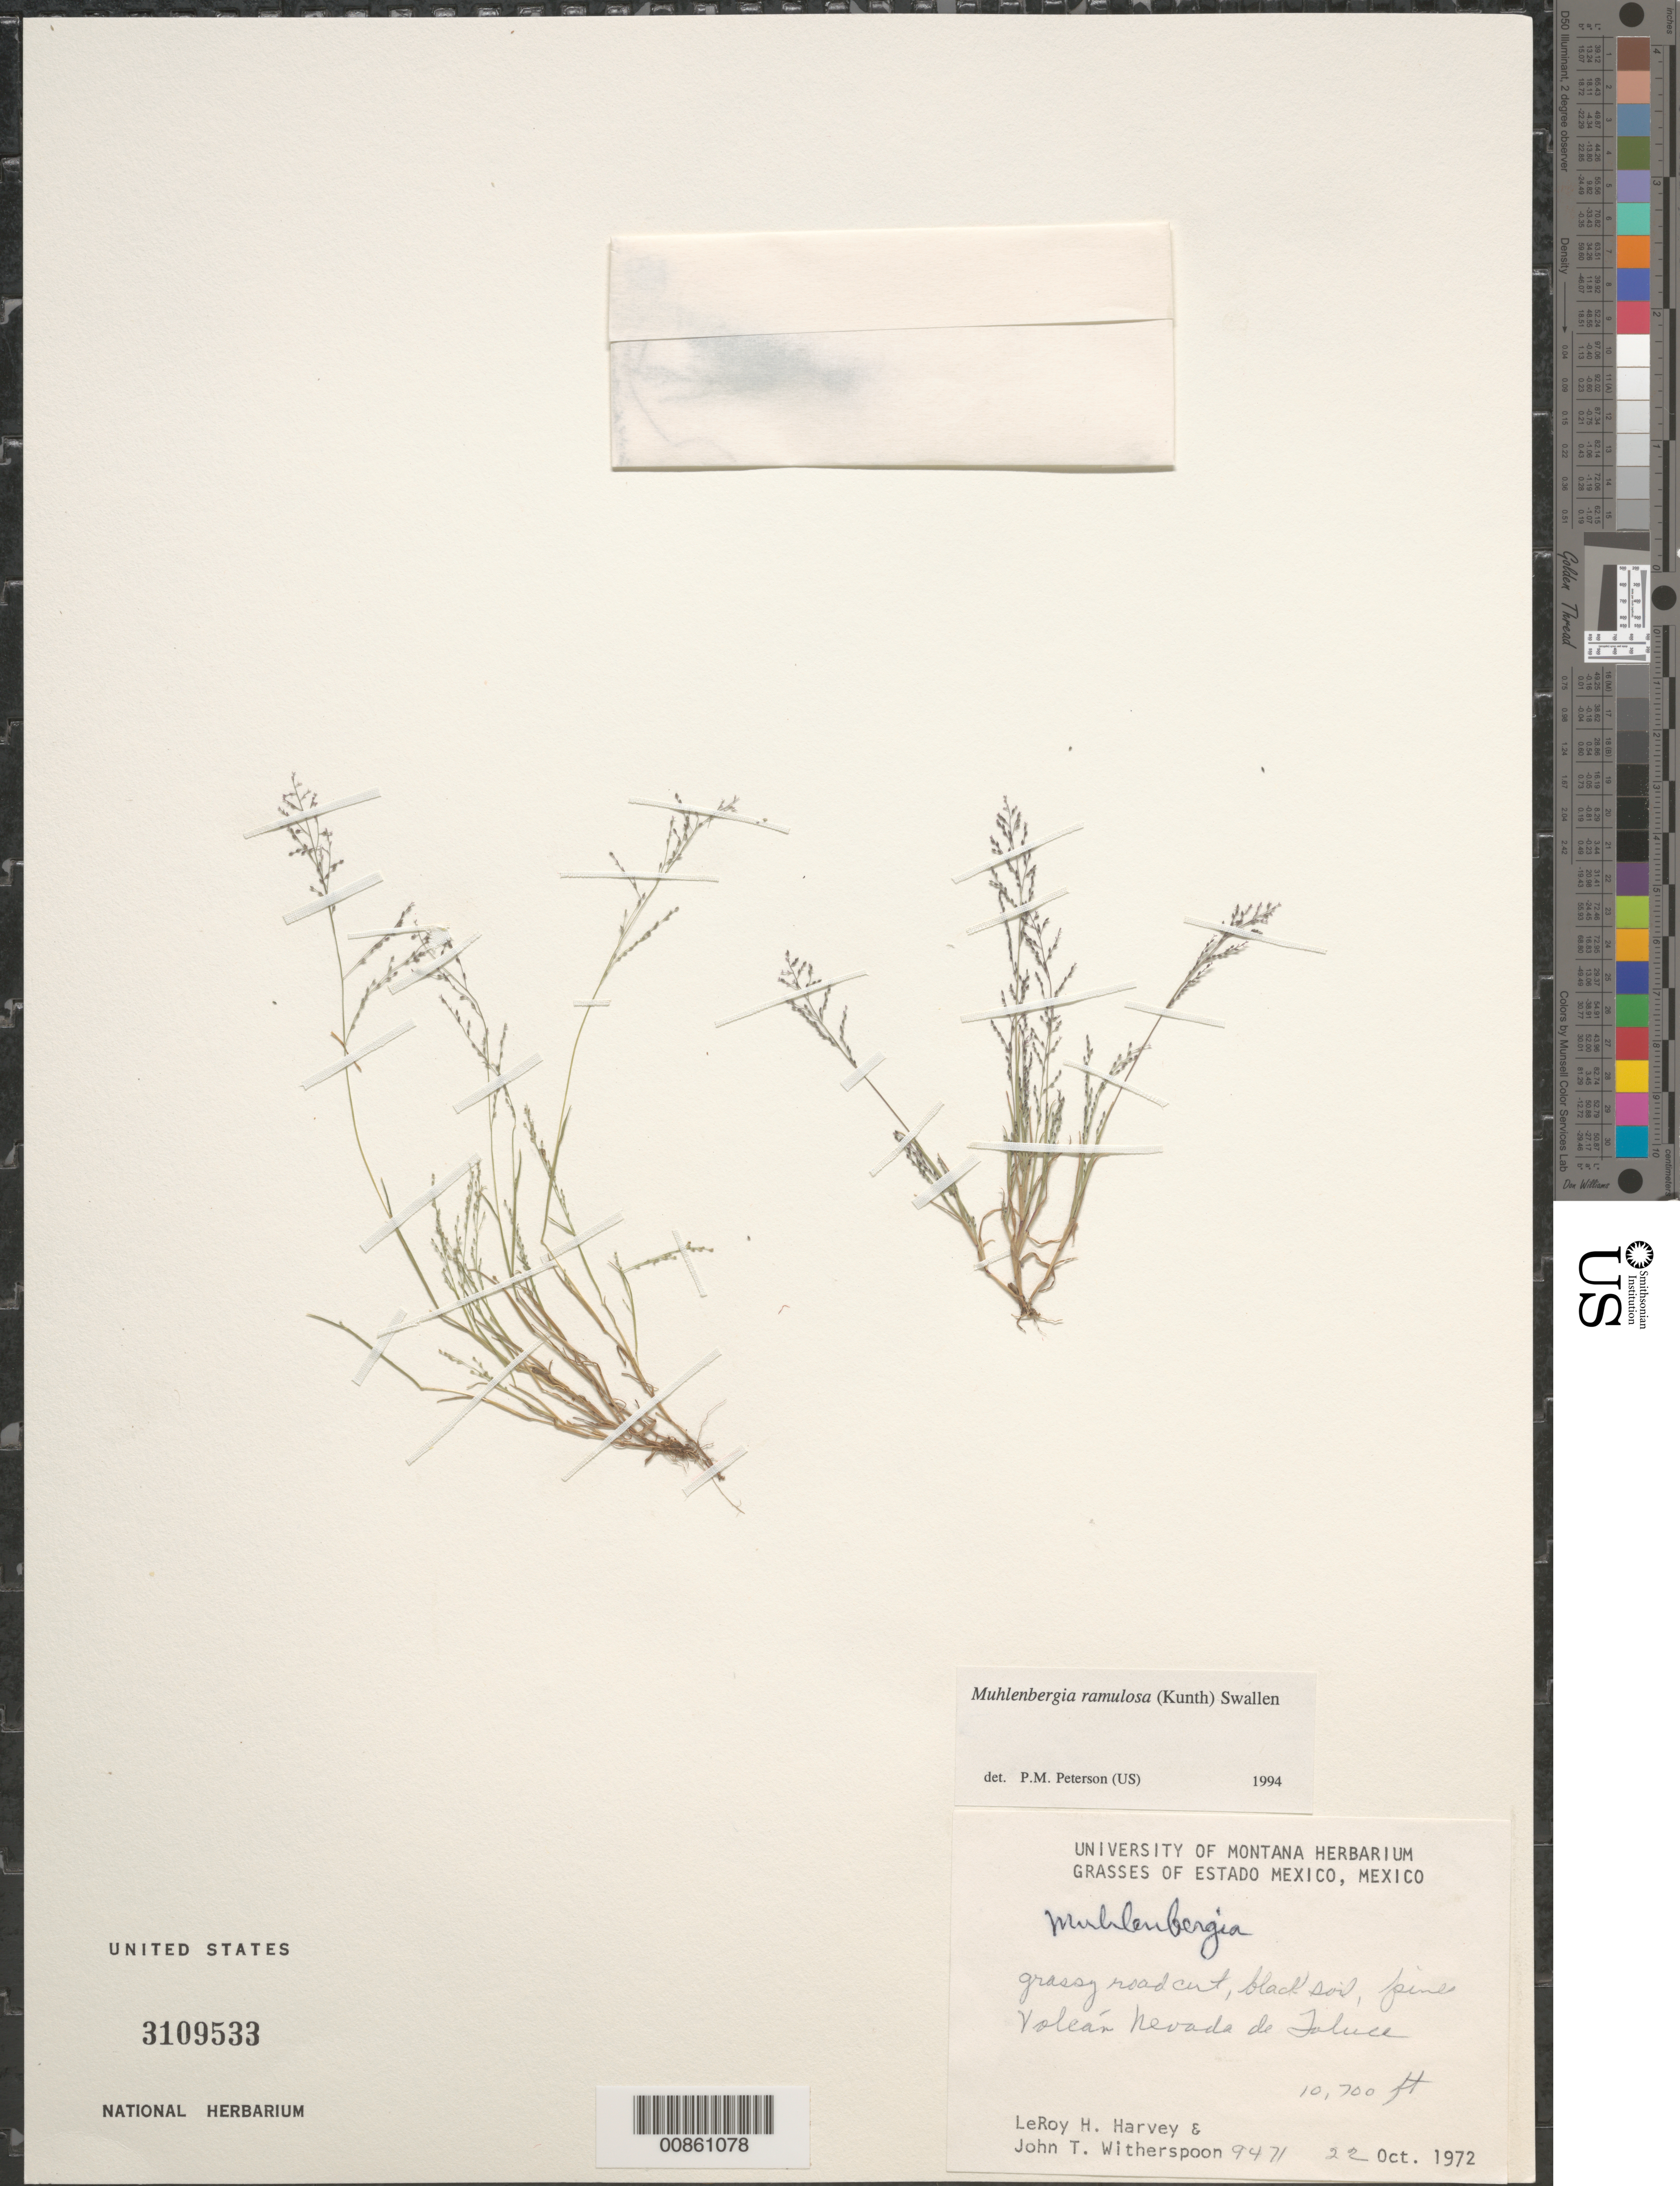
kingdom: Plantae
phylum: Tracheophyta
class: Liliopsida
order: Poales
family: Poaceae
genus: Muhlenbergia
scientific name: Muhlenbergia ramulosa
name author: (Kunth) Swallen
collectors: L. H. Harvey & J. Witherspoon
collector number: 9471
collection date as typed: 22 Oct 1972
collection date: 1972-10-22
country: Mexico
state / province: México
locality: Volcan Nevado de Toluca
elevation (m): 3261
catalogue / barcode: US 3109533